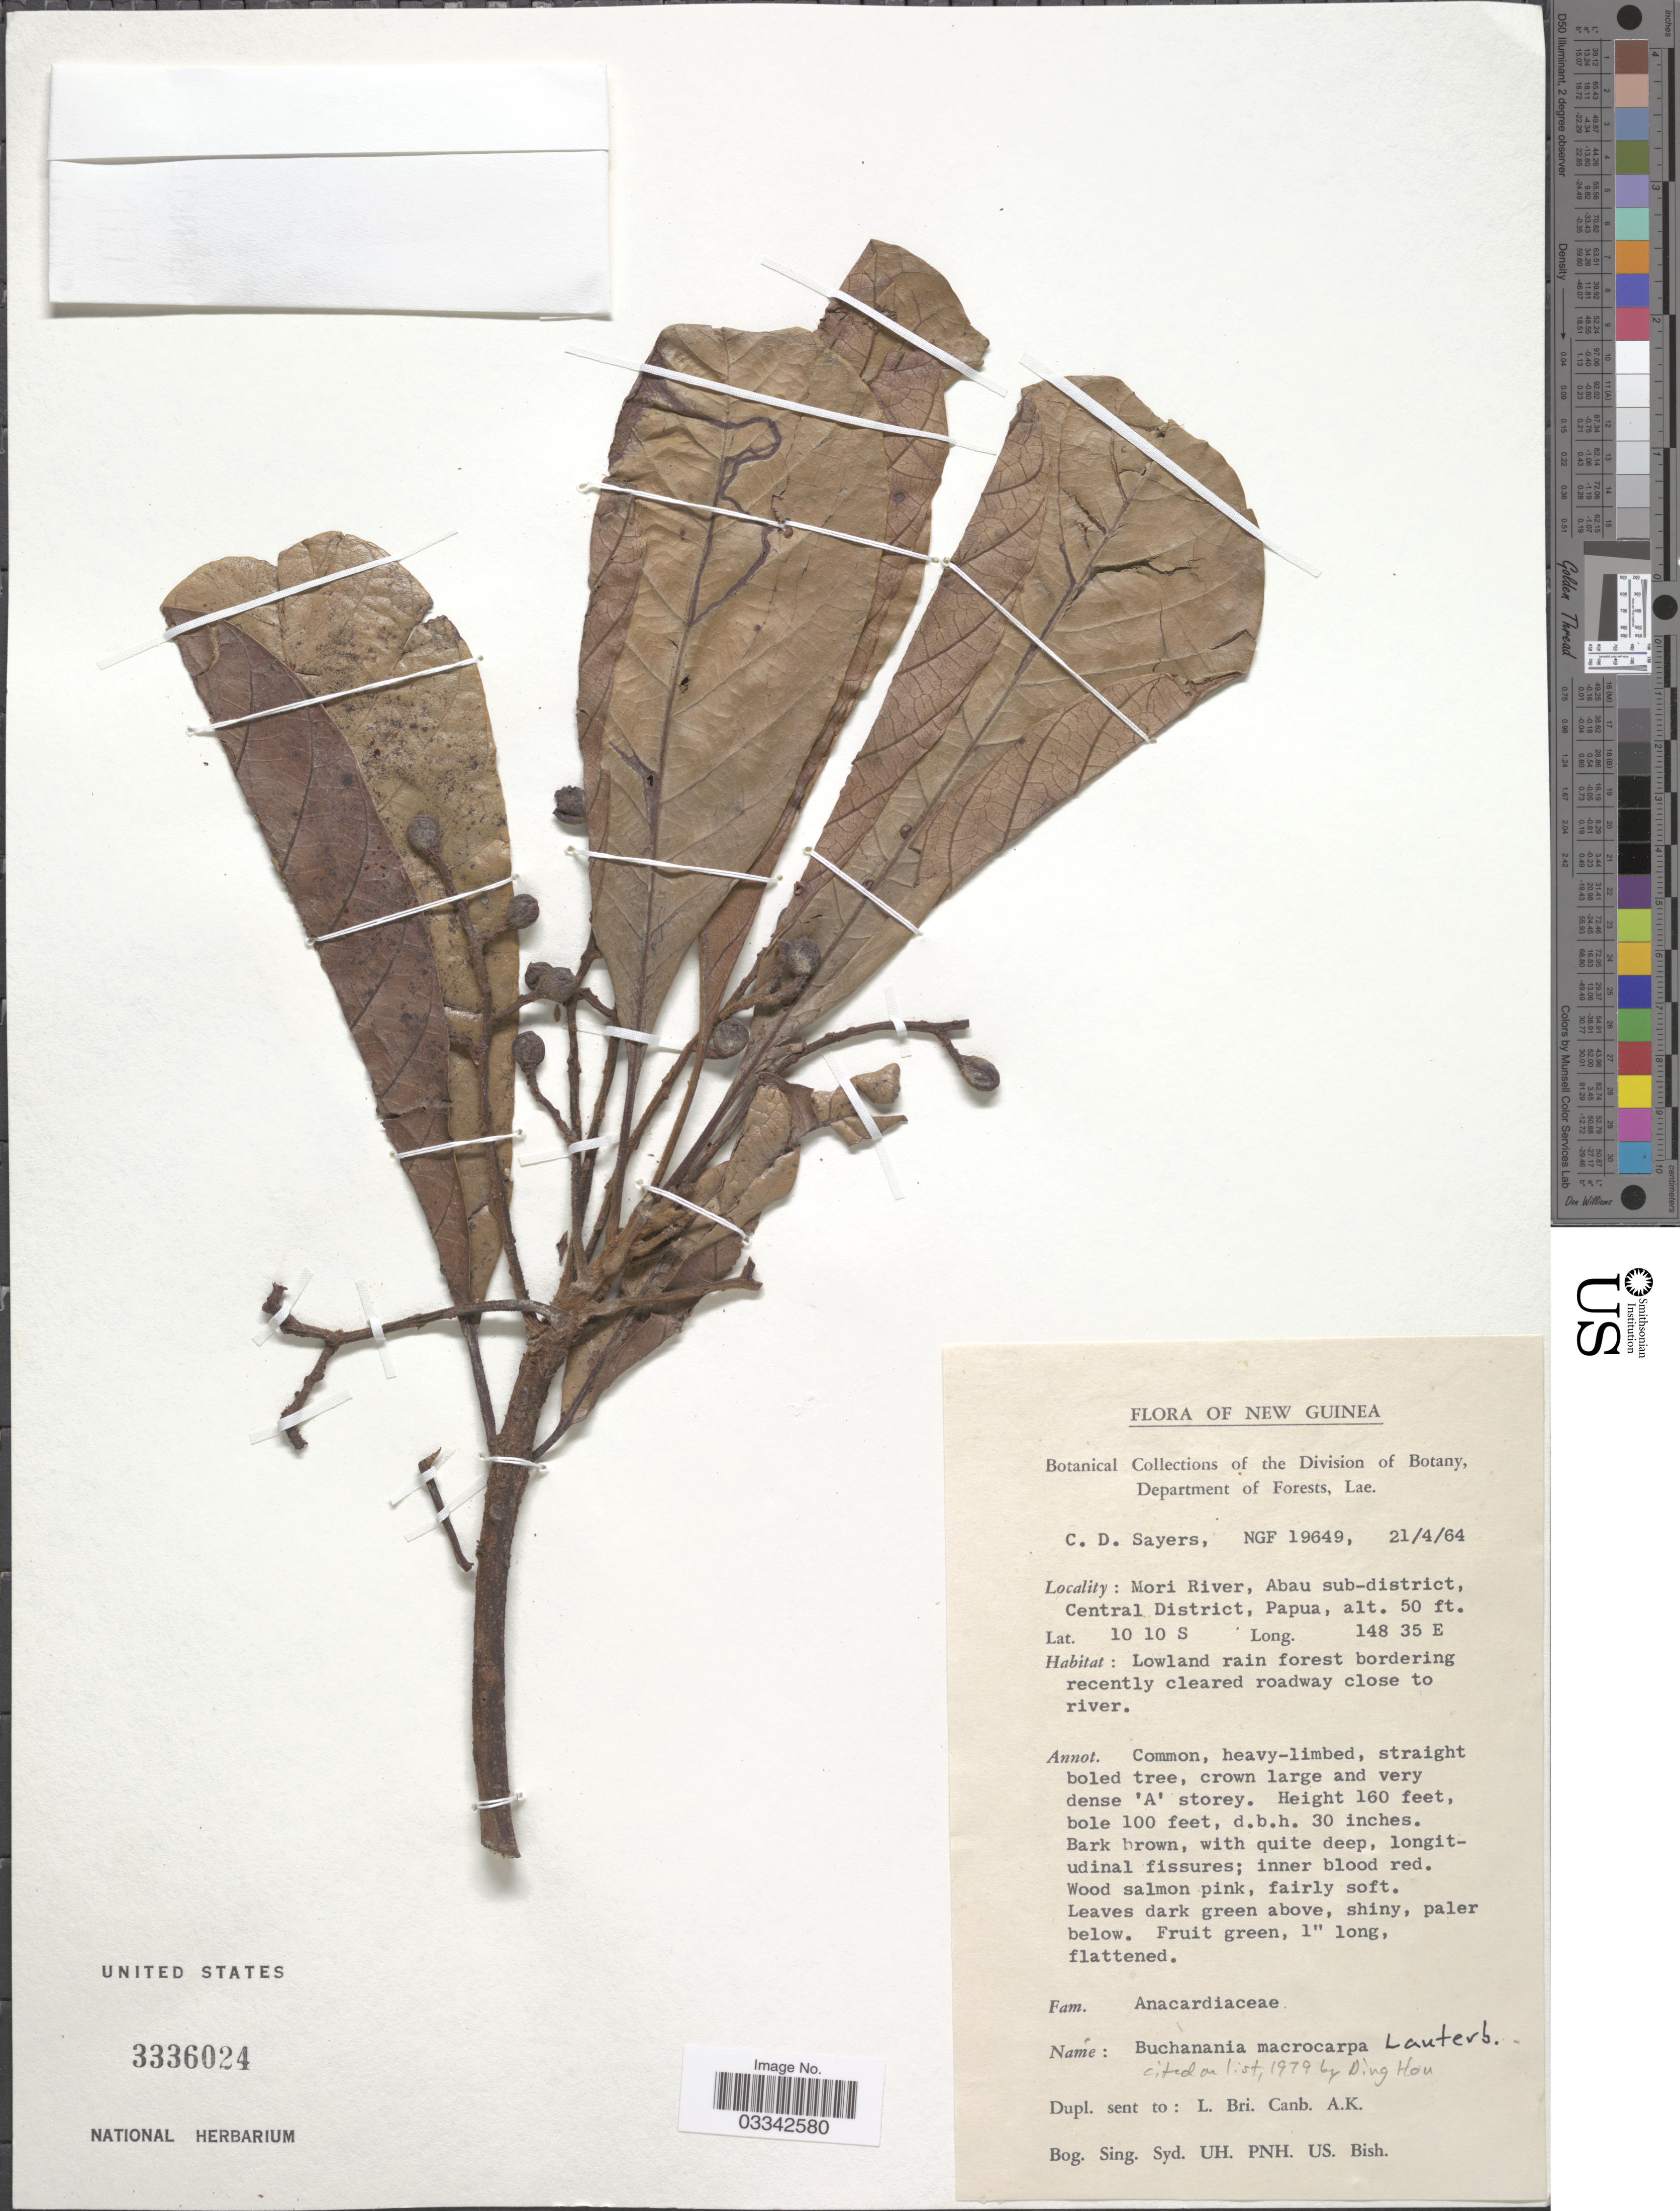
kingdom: Plantae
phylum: Tracheophyta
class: Magnoliopsida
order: Sapindales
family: Anacardiaceae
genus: Buchanania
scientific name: Buchanania macrocarpa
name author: Lauterb.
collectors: C. Sayers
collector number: NGF 19649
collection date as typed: Transcribed d/m/y: 21/4/64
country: Papua New Guinea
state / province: Central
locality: New Guinea. Mori River, Abau sub-district, Central District.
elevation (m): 15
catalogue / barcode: US 3336024